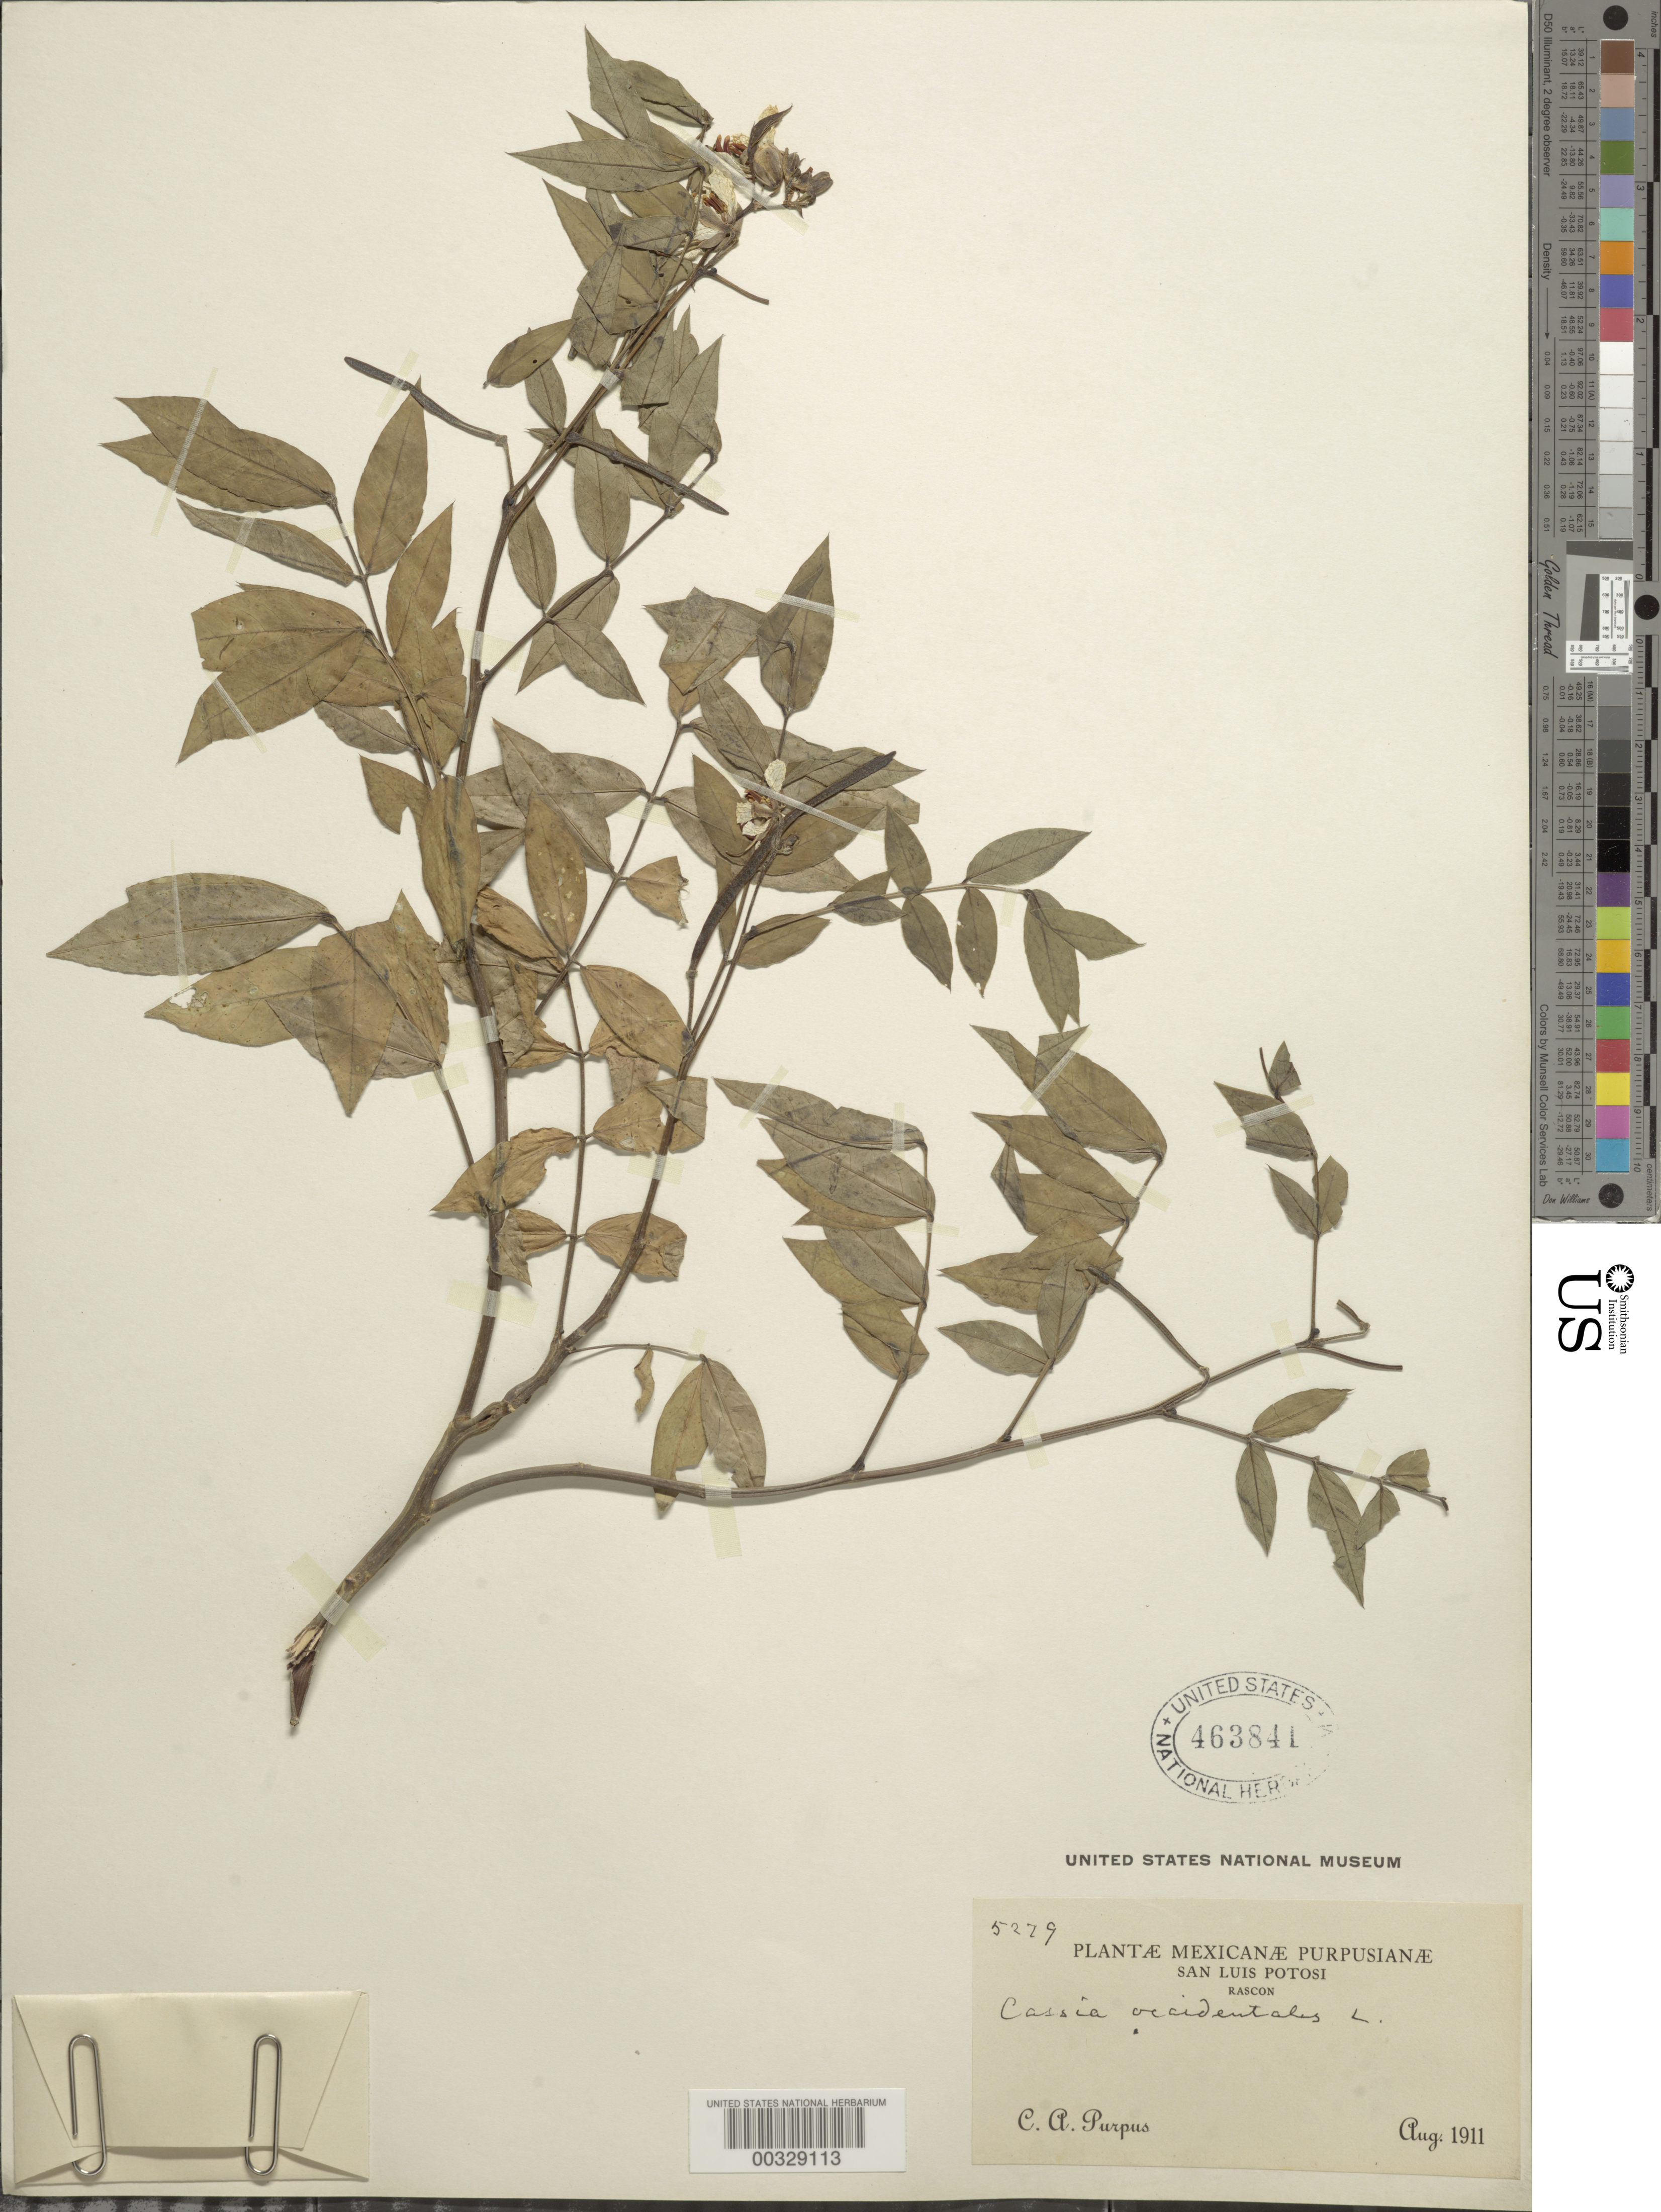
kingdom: Plantae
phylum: Tracheophyta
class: Magnoliopsida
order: Fabales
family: Fabaceae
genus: Senna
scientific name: Senna occidentalis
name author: (L.) Link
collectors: C. A. Purpus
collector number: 5279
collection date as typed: Aug 1911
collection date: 1911-08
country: Mexico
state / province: San Luis Potosí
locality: Rascon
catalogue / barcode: US 463841